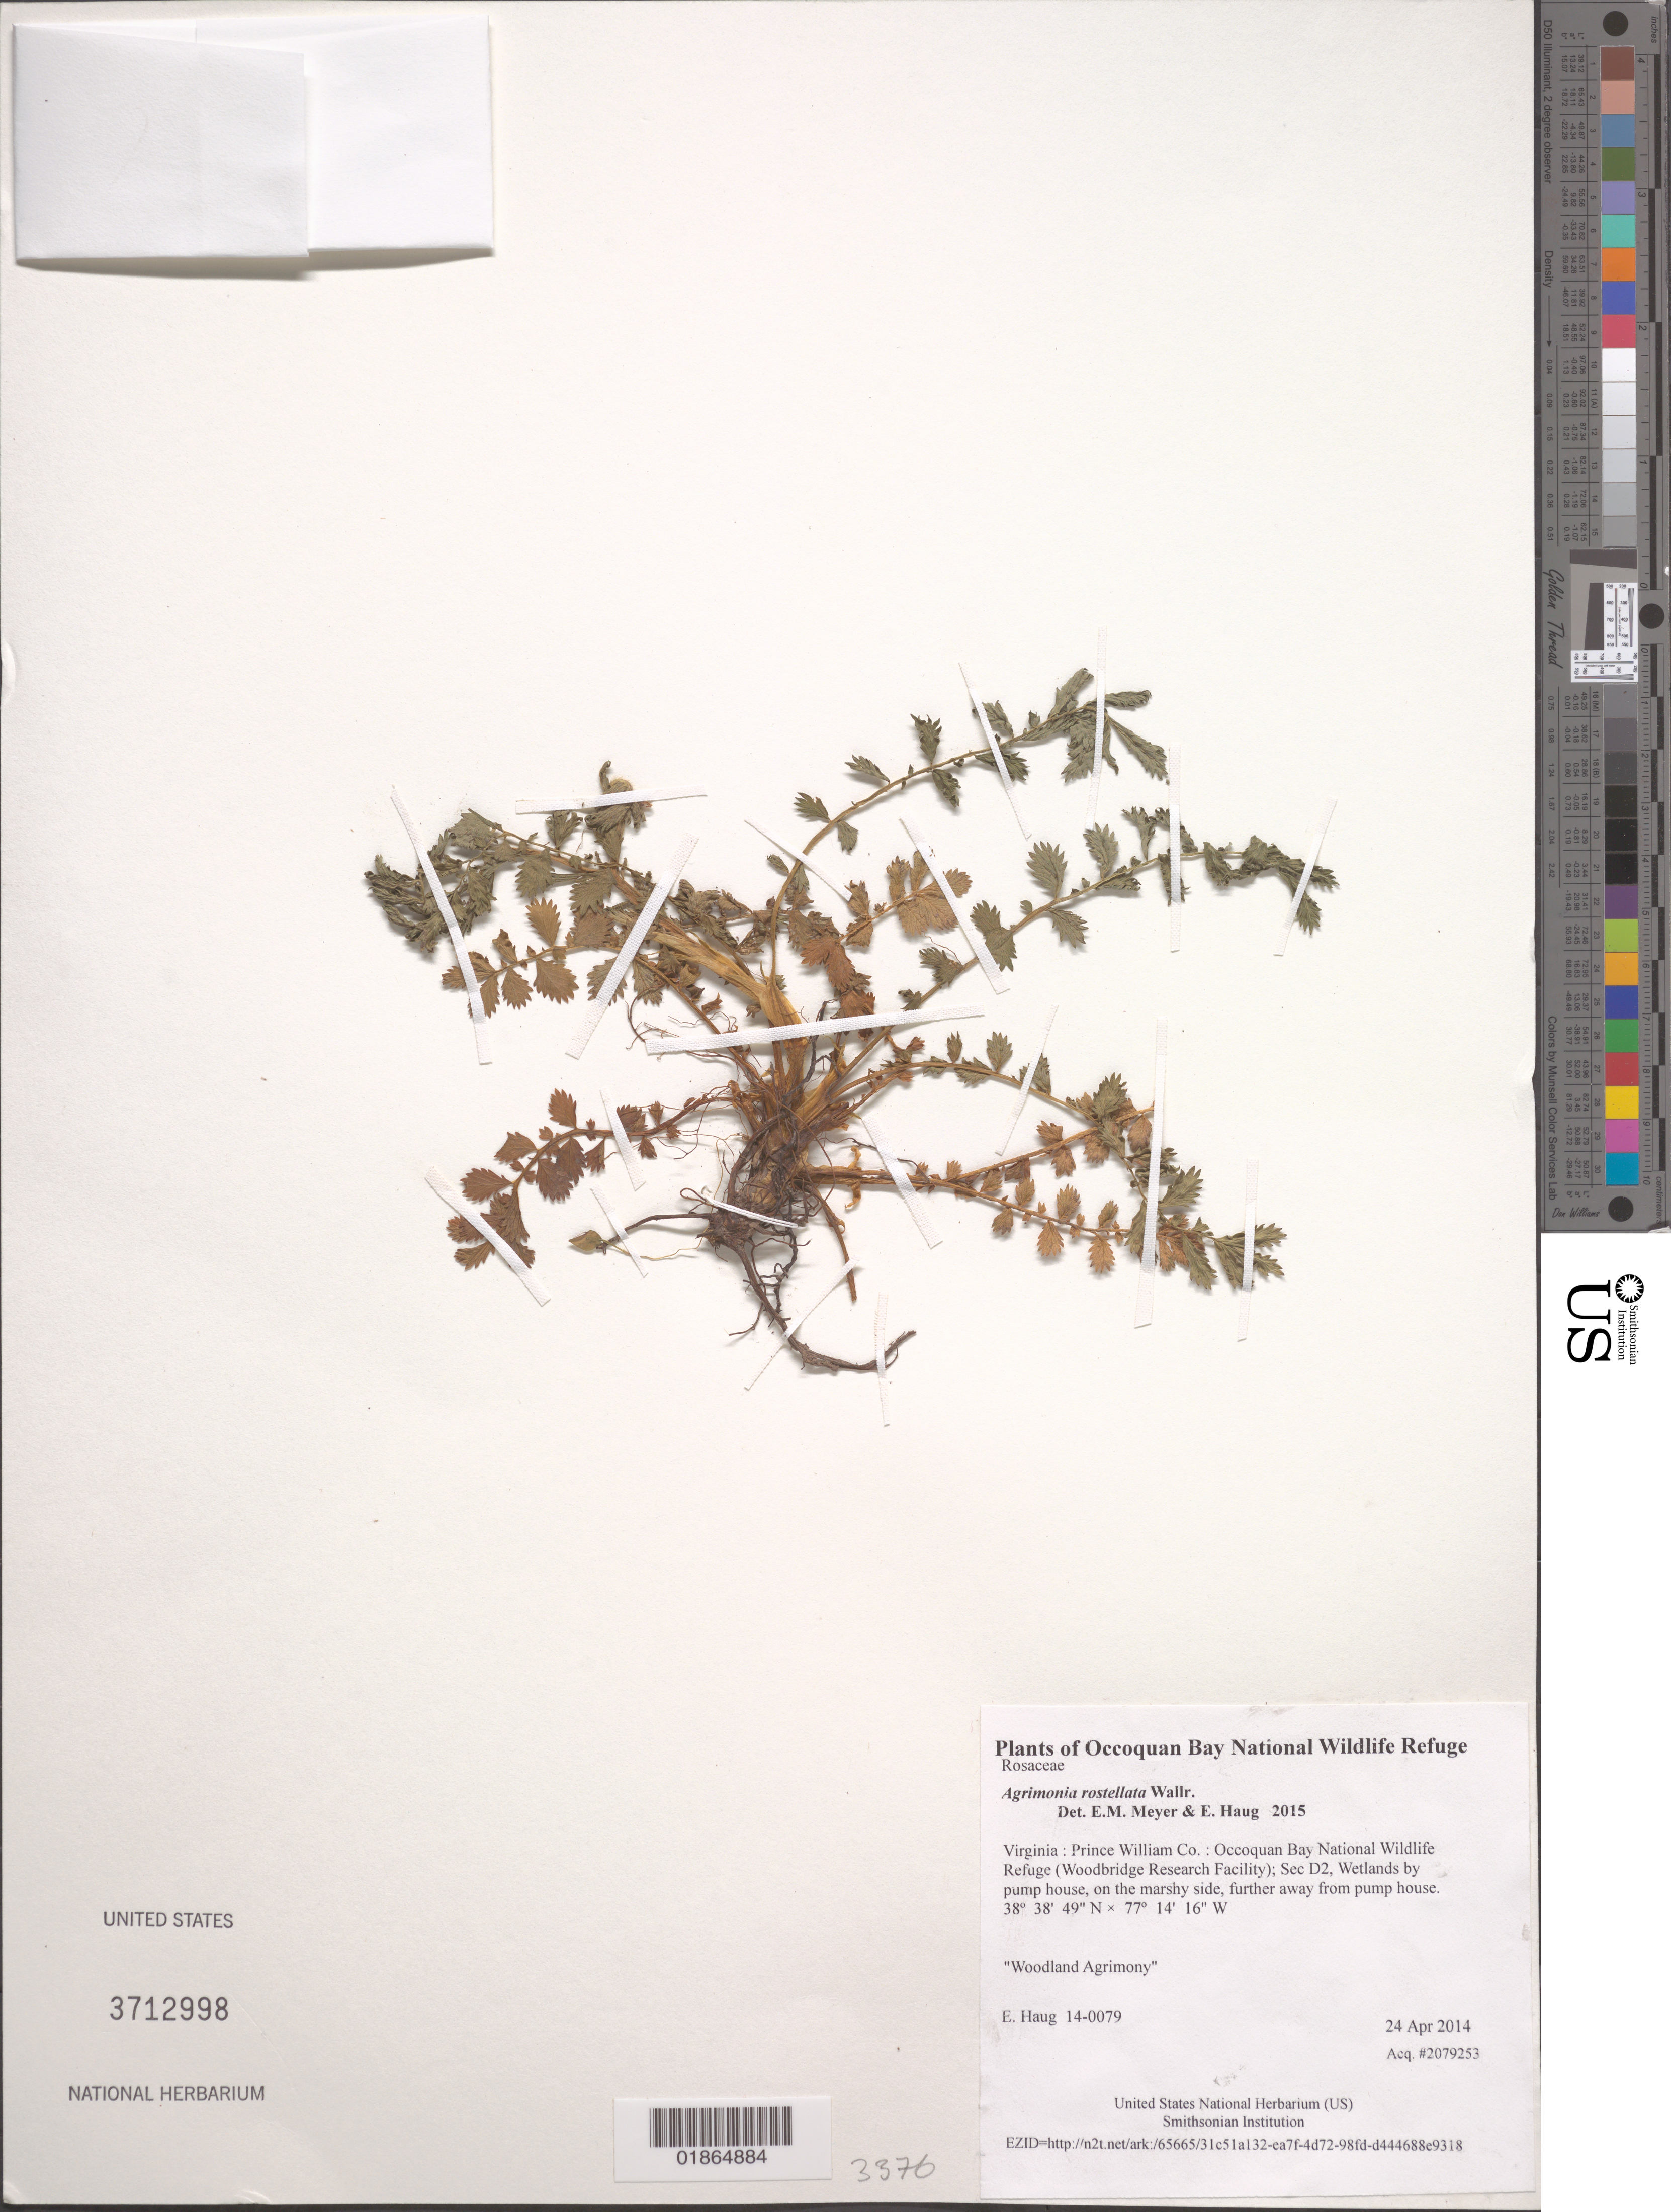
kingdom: Plantae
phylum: Tracheophyta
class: Magnoliopsida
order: Rosales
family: Rosaceae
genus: Agrimonia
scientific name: Agrimonia rostellata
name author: Wallr.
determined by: Meyer, E. M.; Haug, E.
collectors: E. Haug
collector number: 14-0079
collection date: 2014-04-24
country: United States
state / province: Virginia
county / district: Prince William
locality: Occoquan Bay National Wildlife Refuge (Woodbridge Research Facility); Sec D2, Wetlands by pump house, on the marshy side, further away from pump house.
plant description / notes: Woodland Agrimony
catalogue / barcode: US 3712998